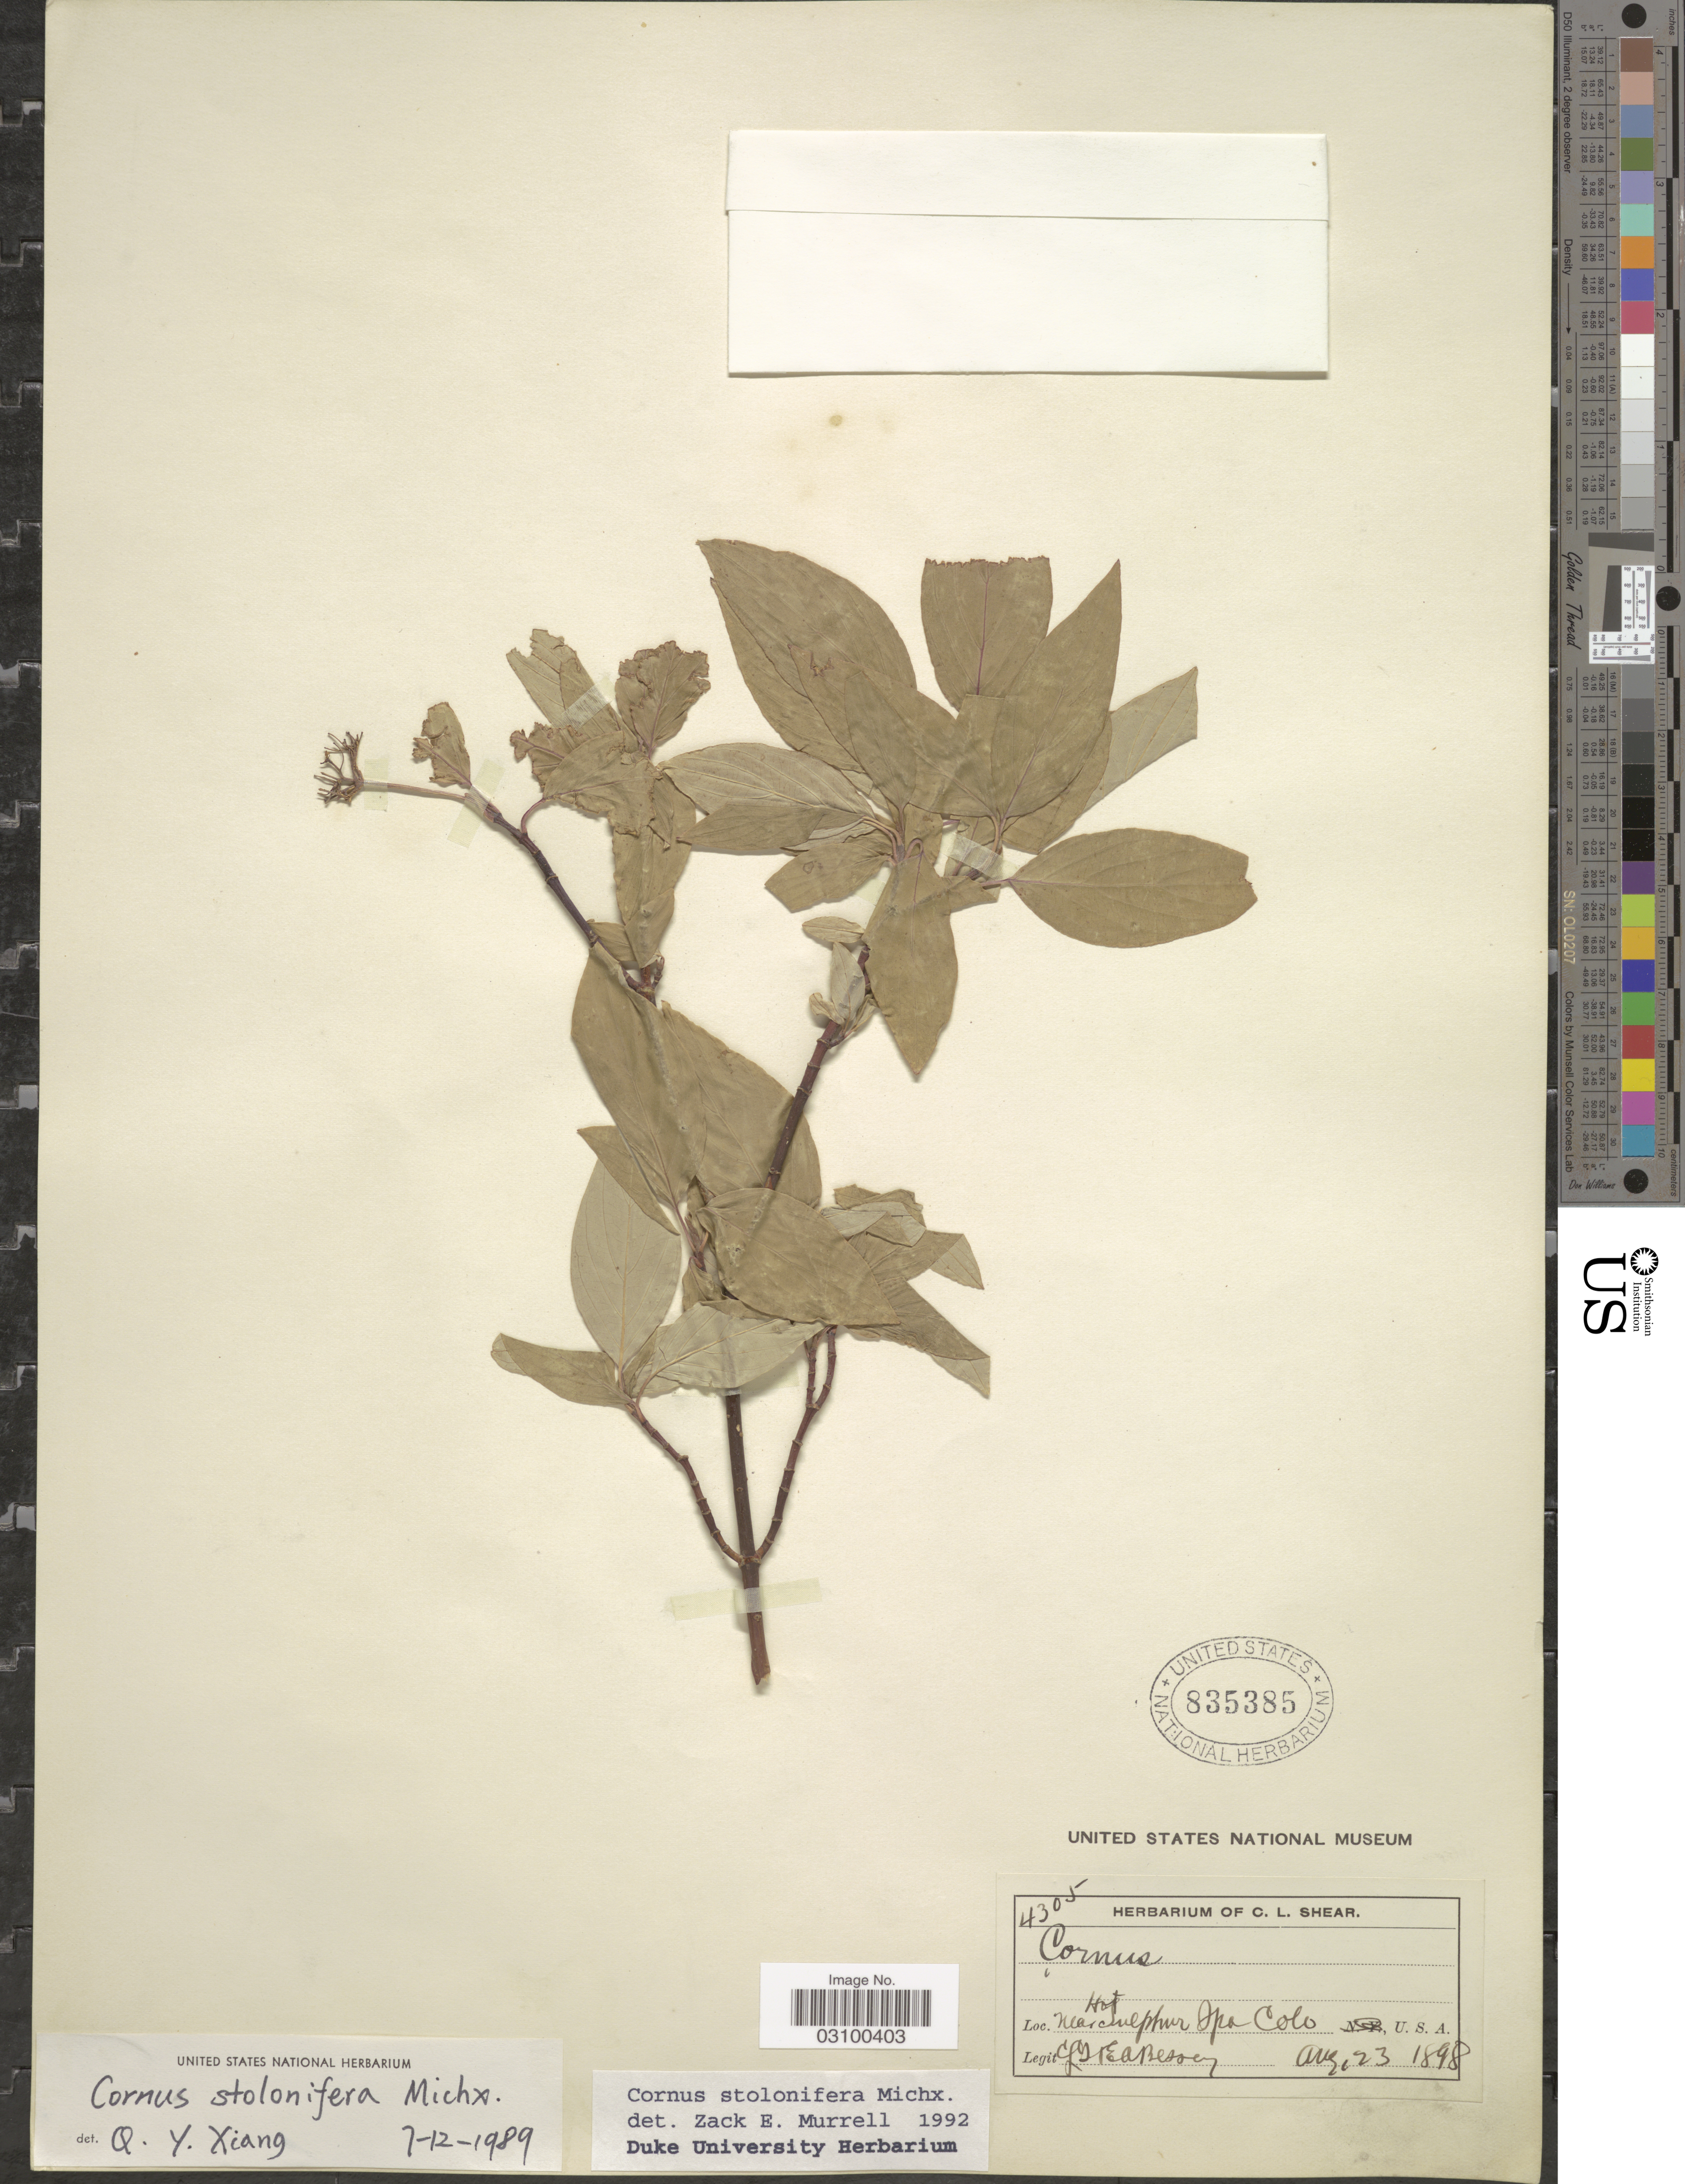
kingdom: Plantae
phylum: Tracheophyta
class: Magnoliopsida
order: Cornales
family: Cornaceae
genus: Cornus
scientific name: Cornus sericea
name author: L.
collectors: C. L. Shear & E. A. Bessey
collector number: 4305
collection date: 1898-08-23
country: United States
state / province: Colorado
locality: Near Hot Sulphur Spa Colo.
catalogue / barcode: US 835385